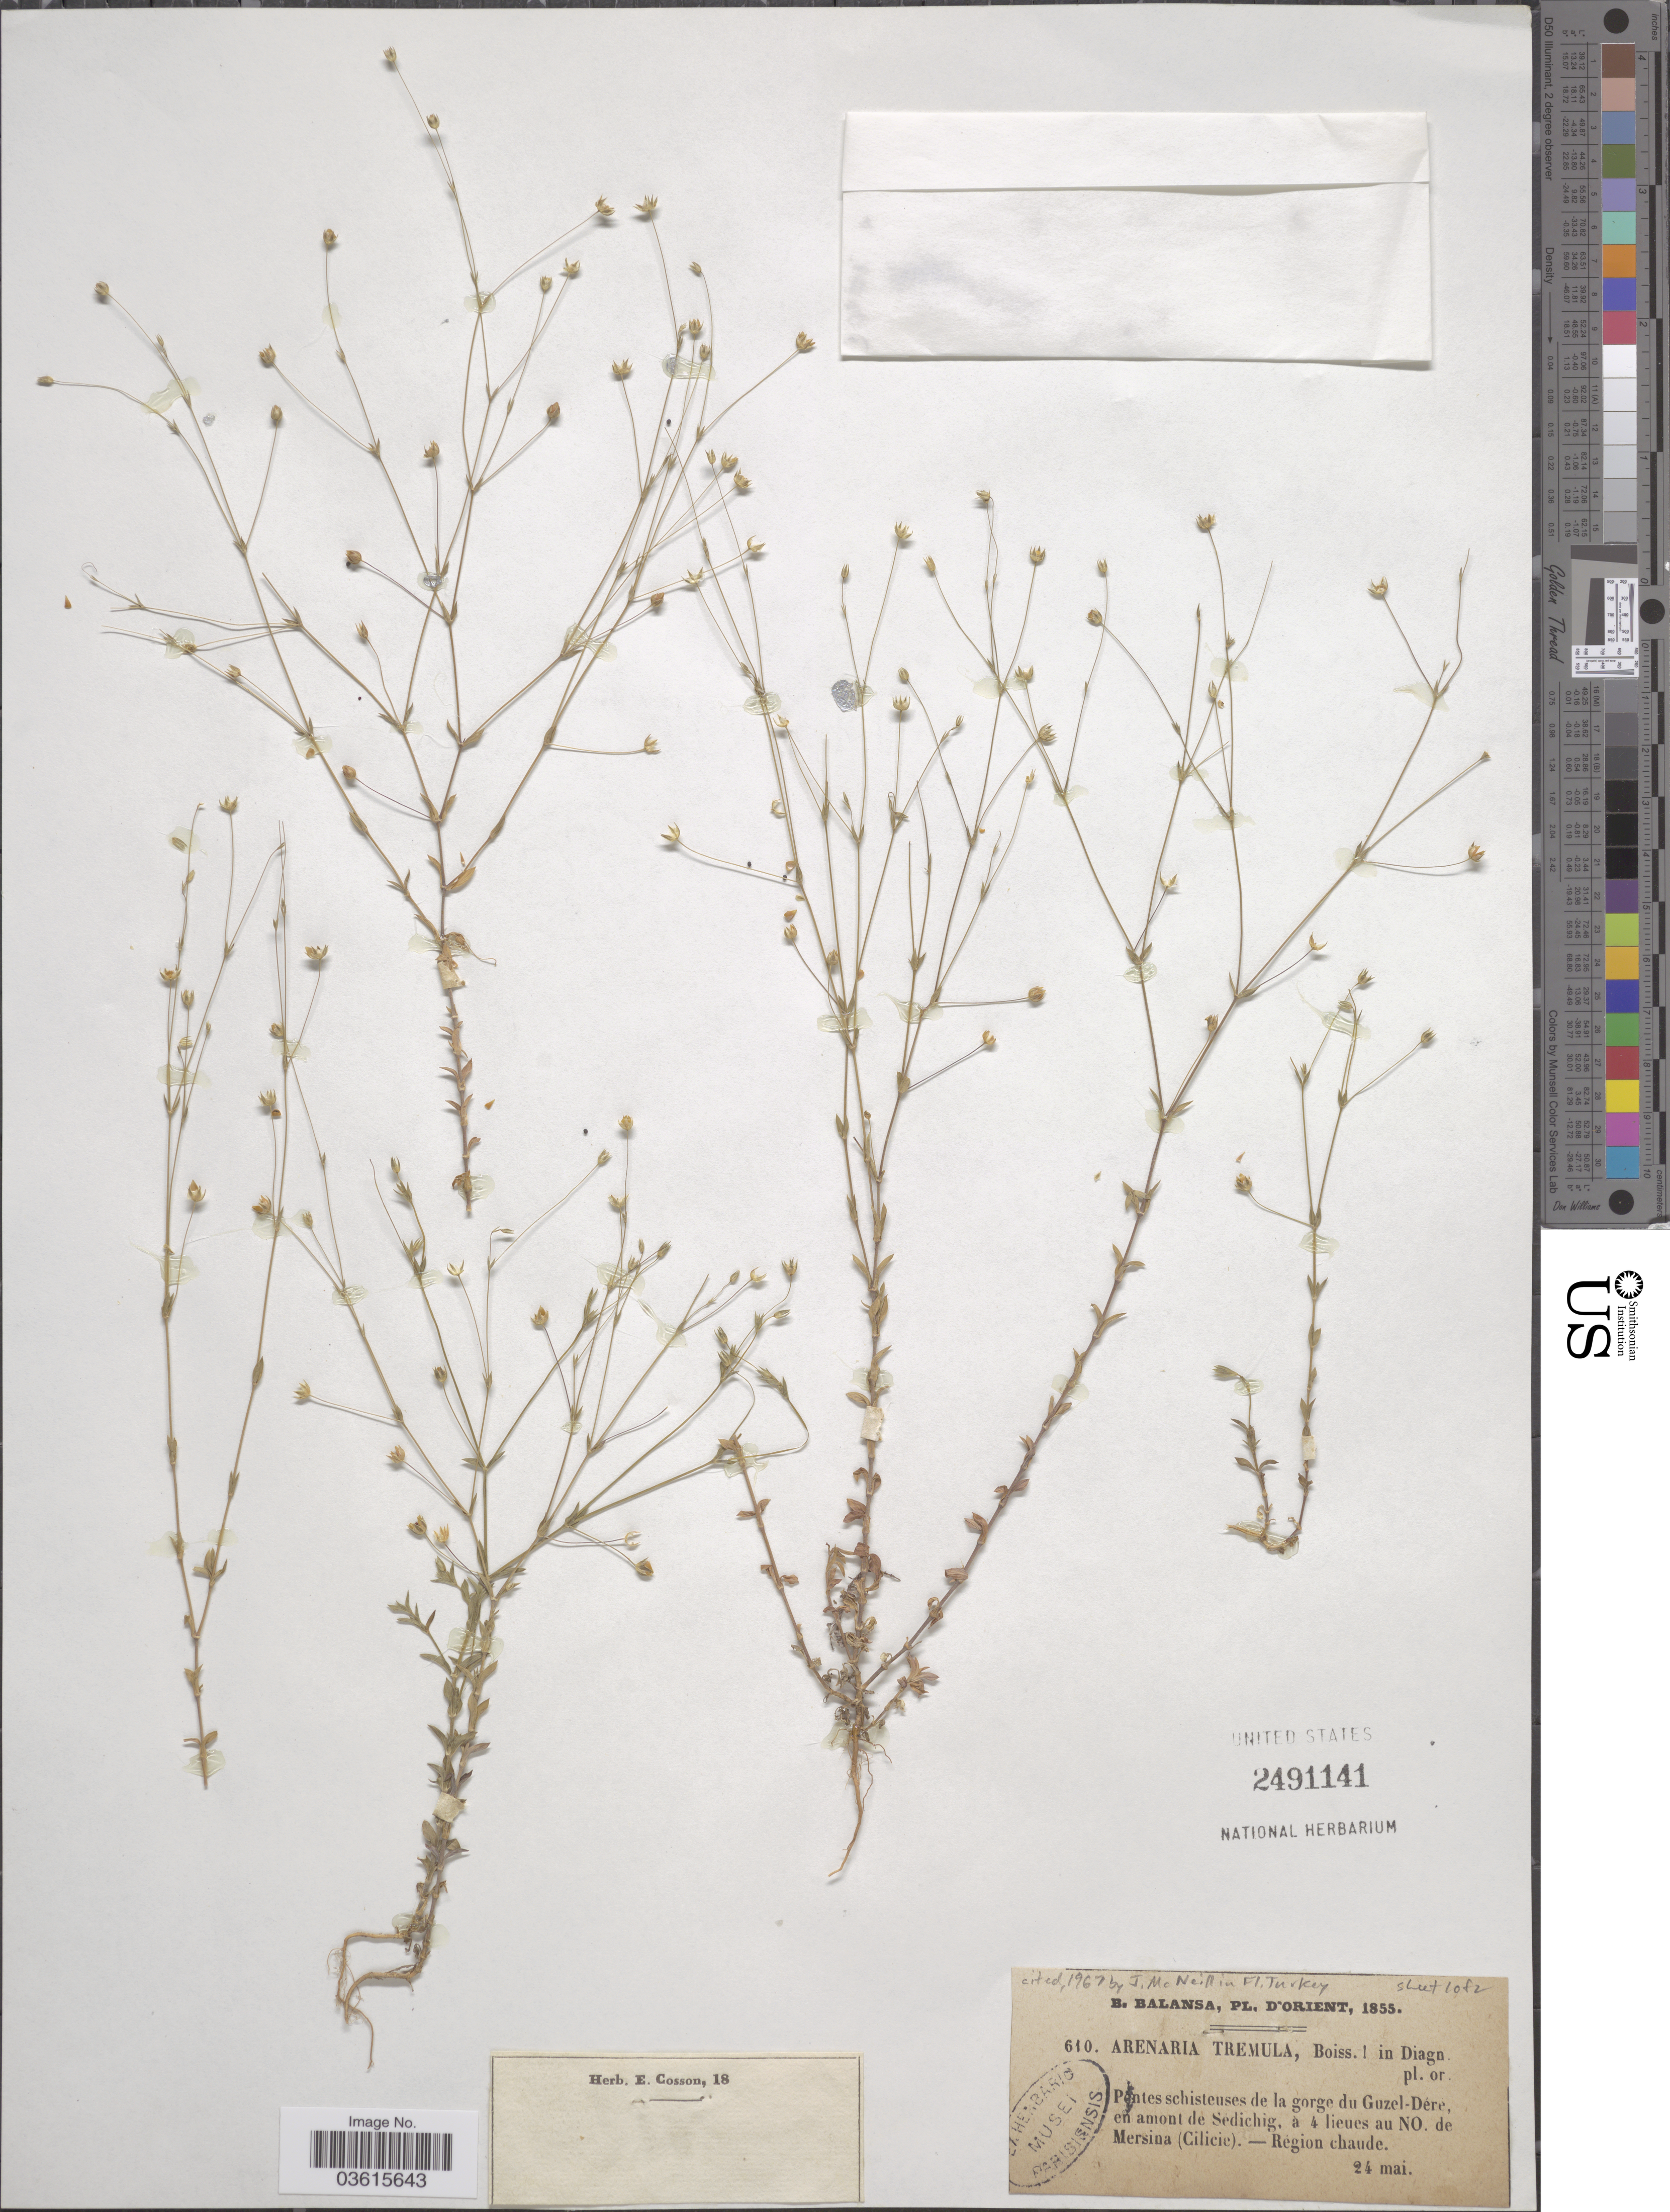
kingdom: Plantae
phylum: Tracheophyta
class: Magnoliopsida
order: Caryophyllales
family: Caryophyllaceae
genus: Arenaria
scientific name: Arenaria tremula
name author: Boiss.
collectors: B. Balansa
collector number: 610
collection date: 1855-05-24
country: Turkey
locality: Orient. Gorge du Guzel-Dére, en amont de Sédichig, à 4 lieues au NO. de Mersina (Cilicie).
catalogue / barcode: US 2491141